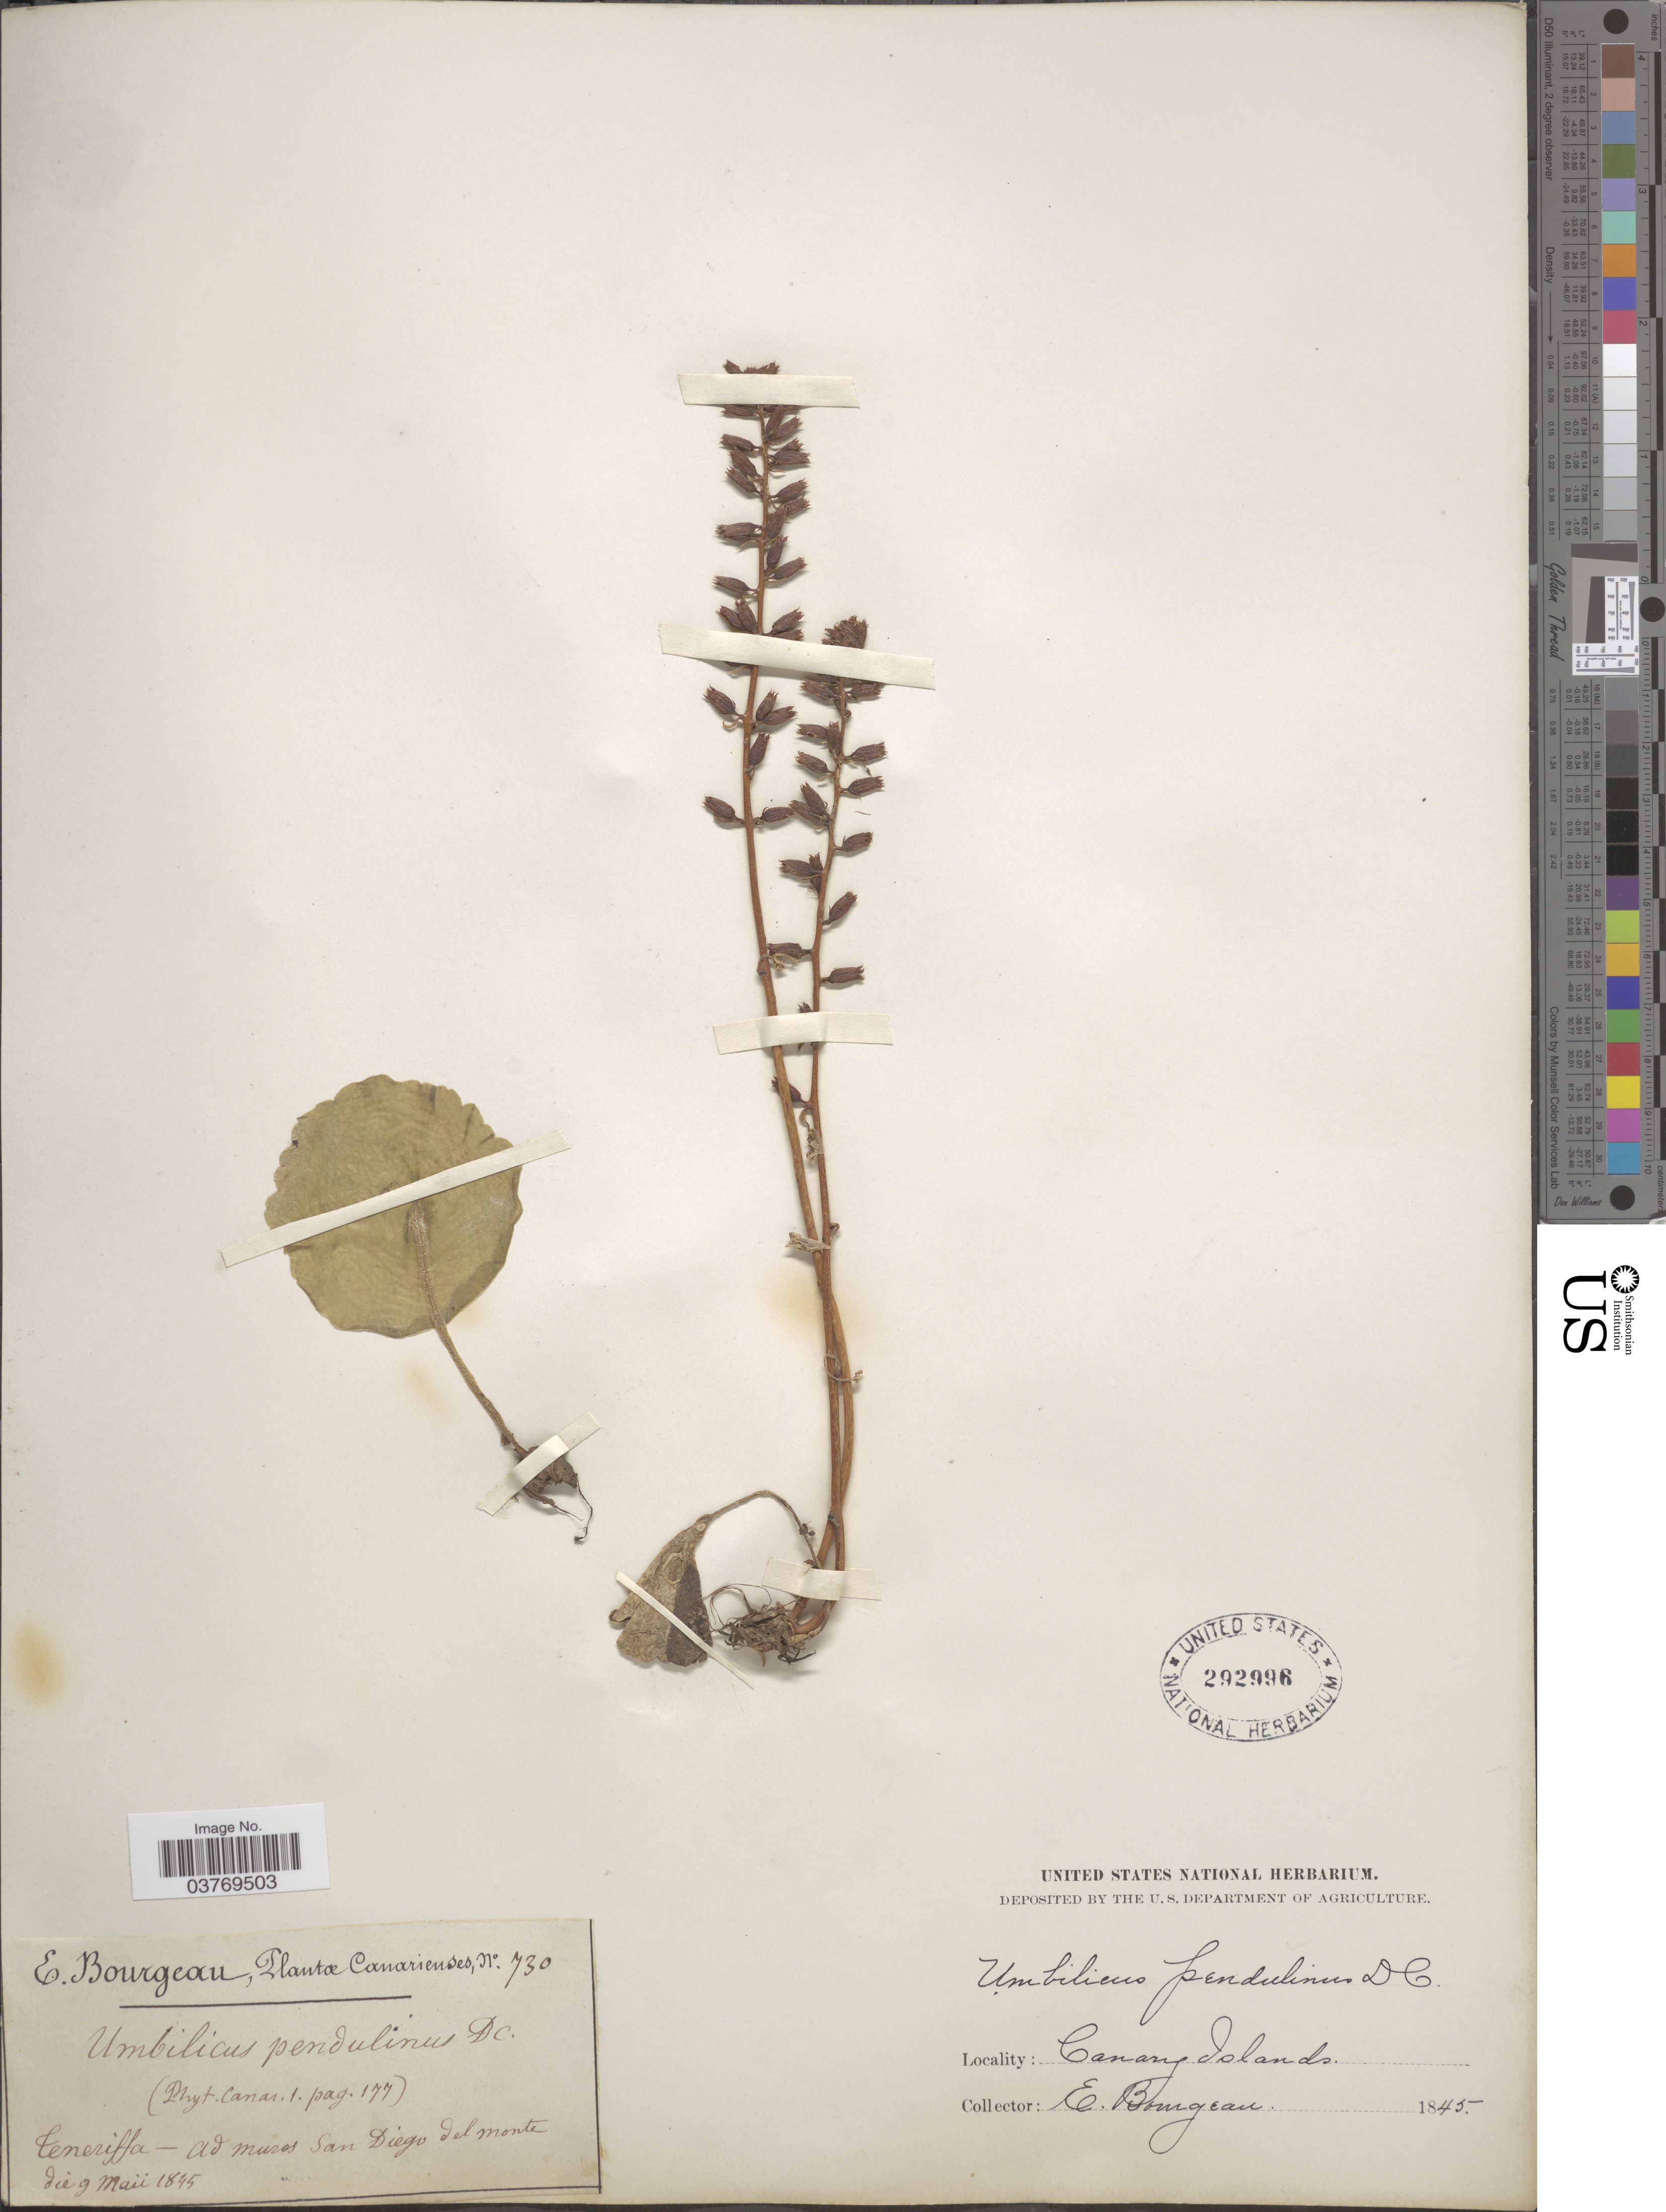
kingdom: Plantae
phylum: Tracheophyta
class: Magnoliopsida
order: Saxifragales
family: Crassulaceae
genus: Cotyledon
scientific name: Cotyledon pendulina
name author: Batt.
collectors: E. Bourgeau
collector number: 730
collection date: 1845-05-09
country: Spain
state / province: Canarias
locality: Teneriffa - Ad muros San Diego del monte. Canary Islands.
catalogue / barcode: US 292996